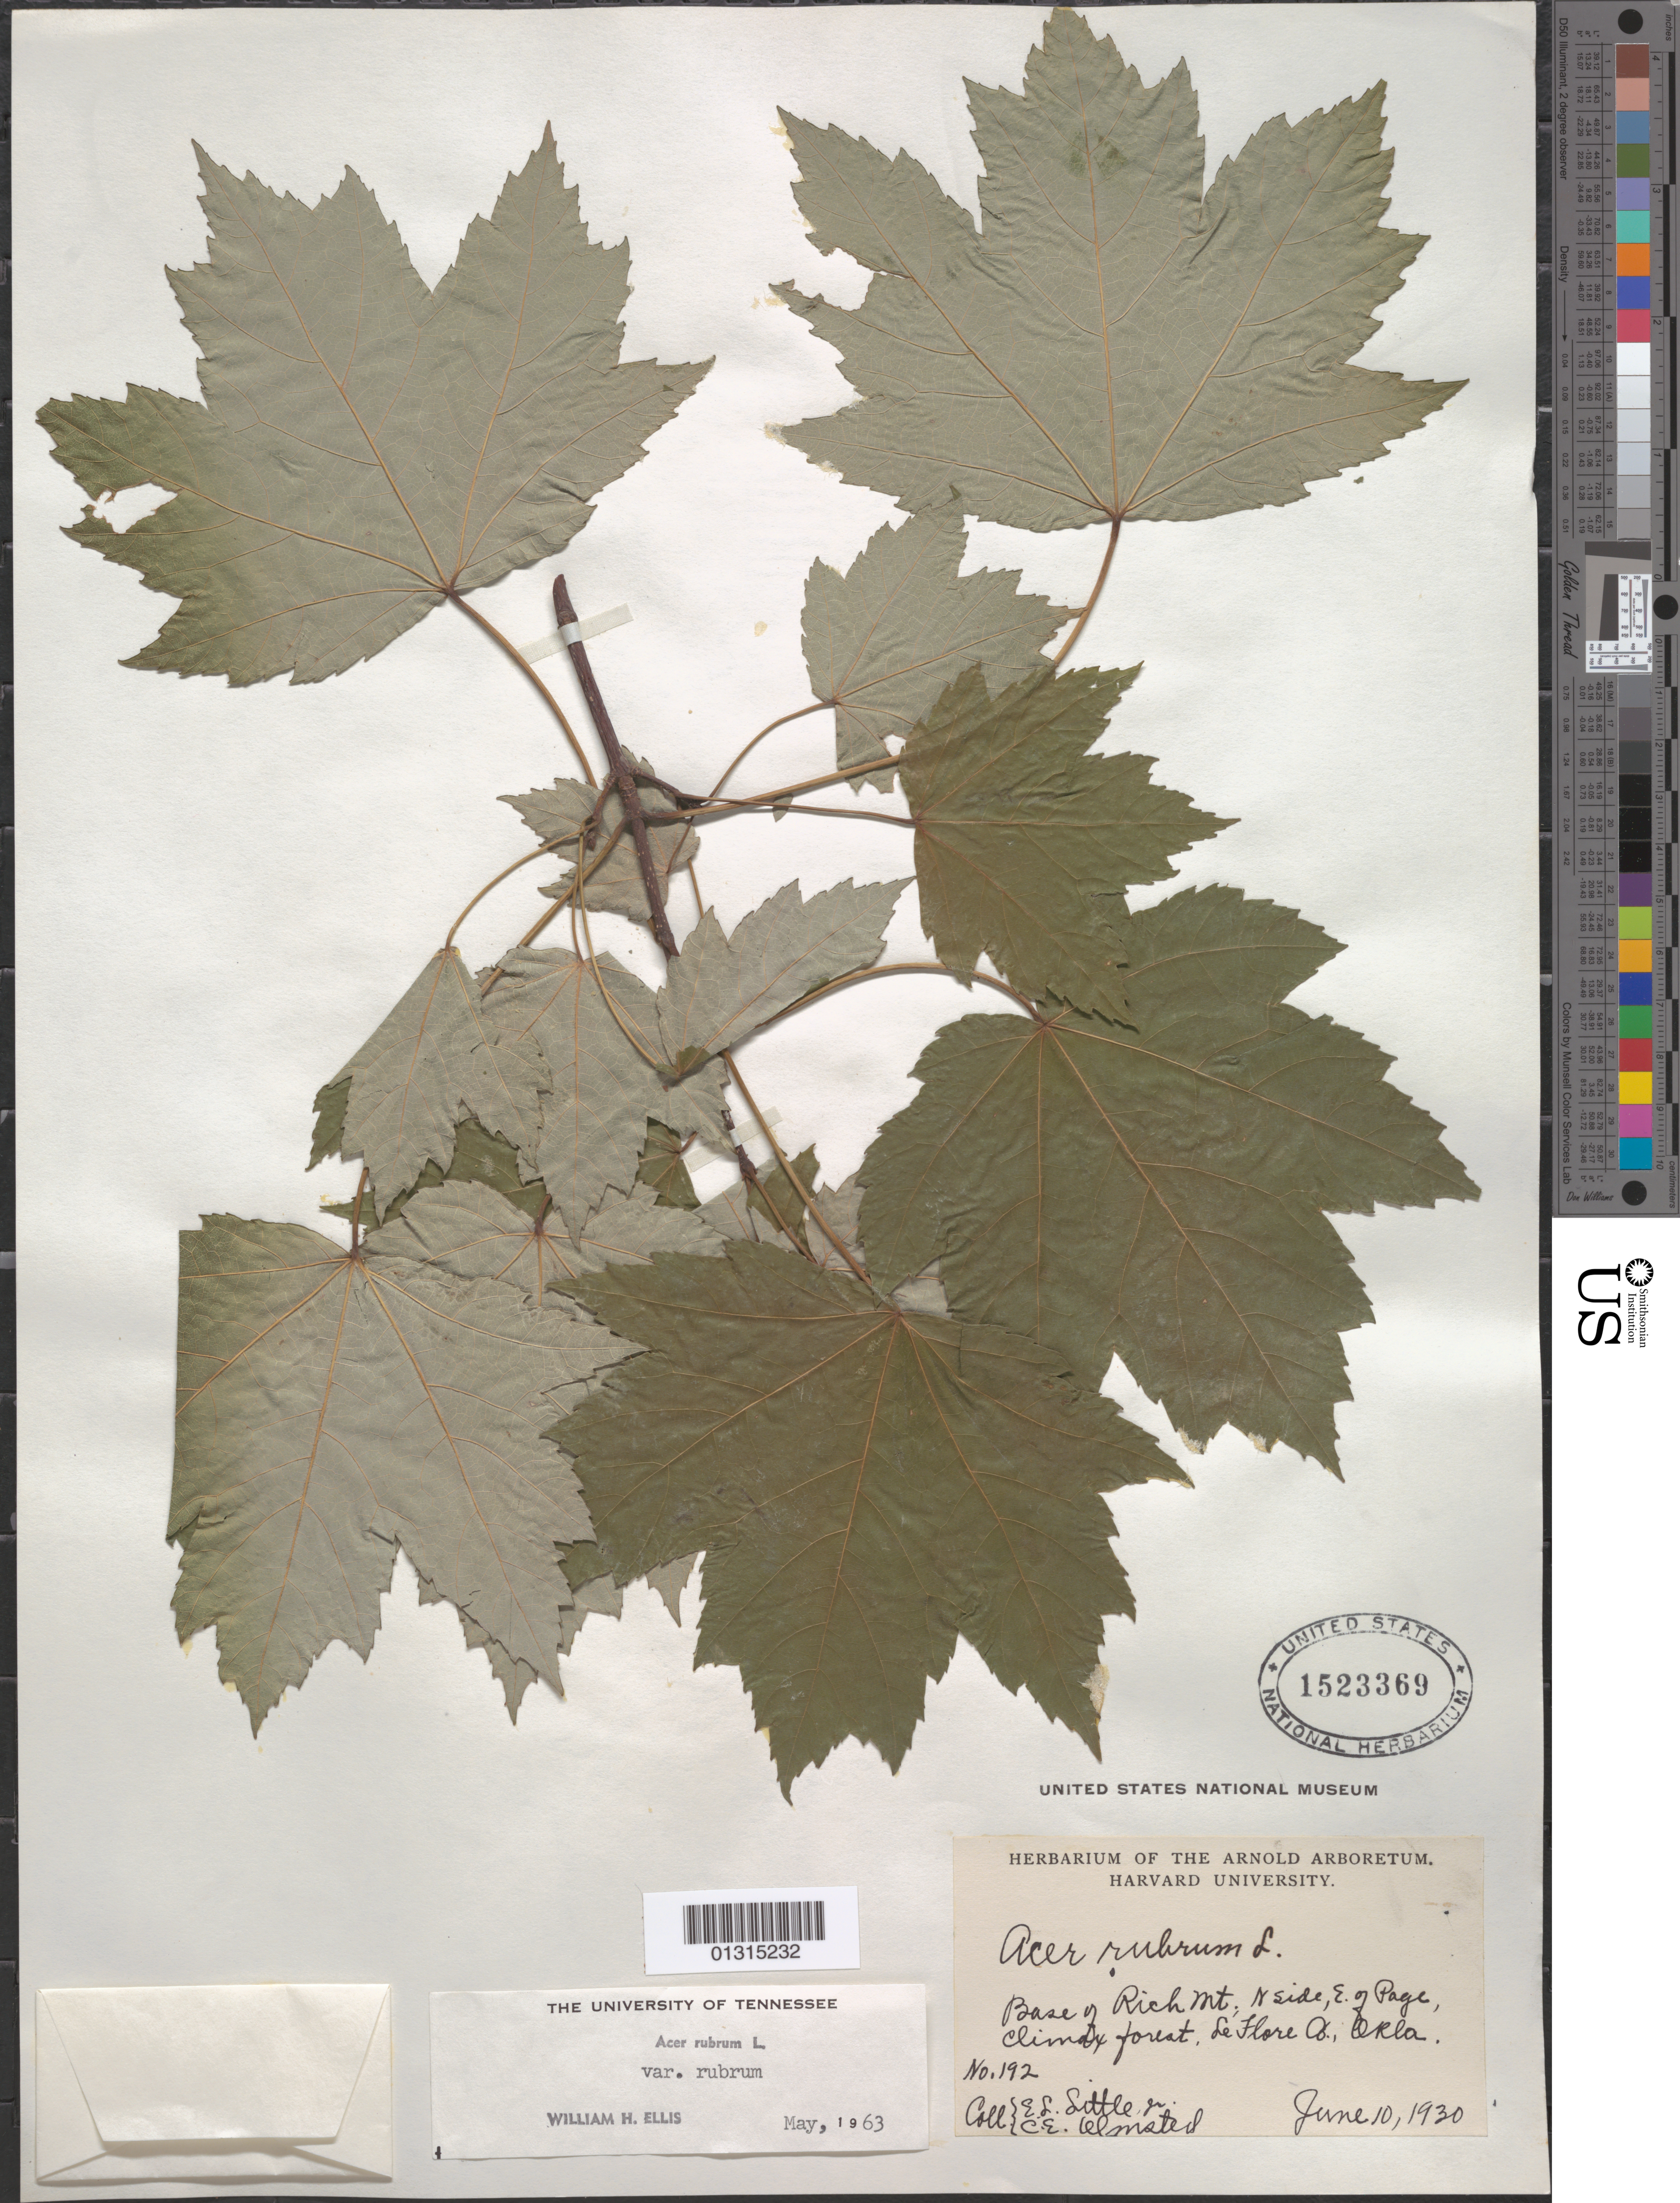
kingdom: Plantae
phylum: Tracheophyta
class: Magnoliopsida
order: Sapindales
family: Sapindaceae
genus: Acer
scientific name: Acer rubrum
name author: L.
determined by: Ellis, W. H.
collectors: E. L. Little & C. Olmsted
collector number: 192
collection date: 1930-06-10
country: United States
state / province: Oklahoma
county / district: Le Flore County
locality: Le Flore County, E of Page, base of Rich Mt., N side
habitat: Climax forest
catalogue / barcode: US 1523369